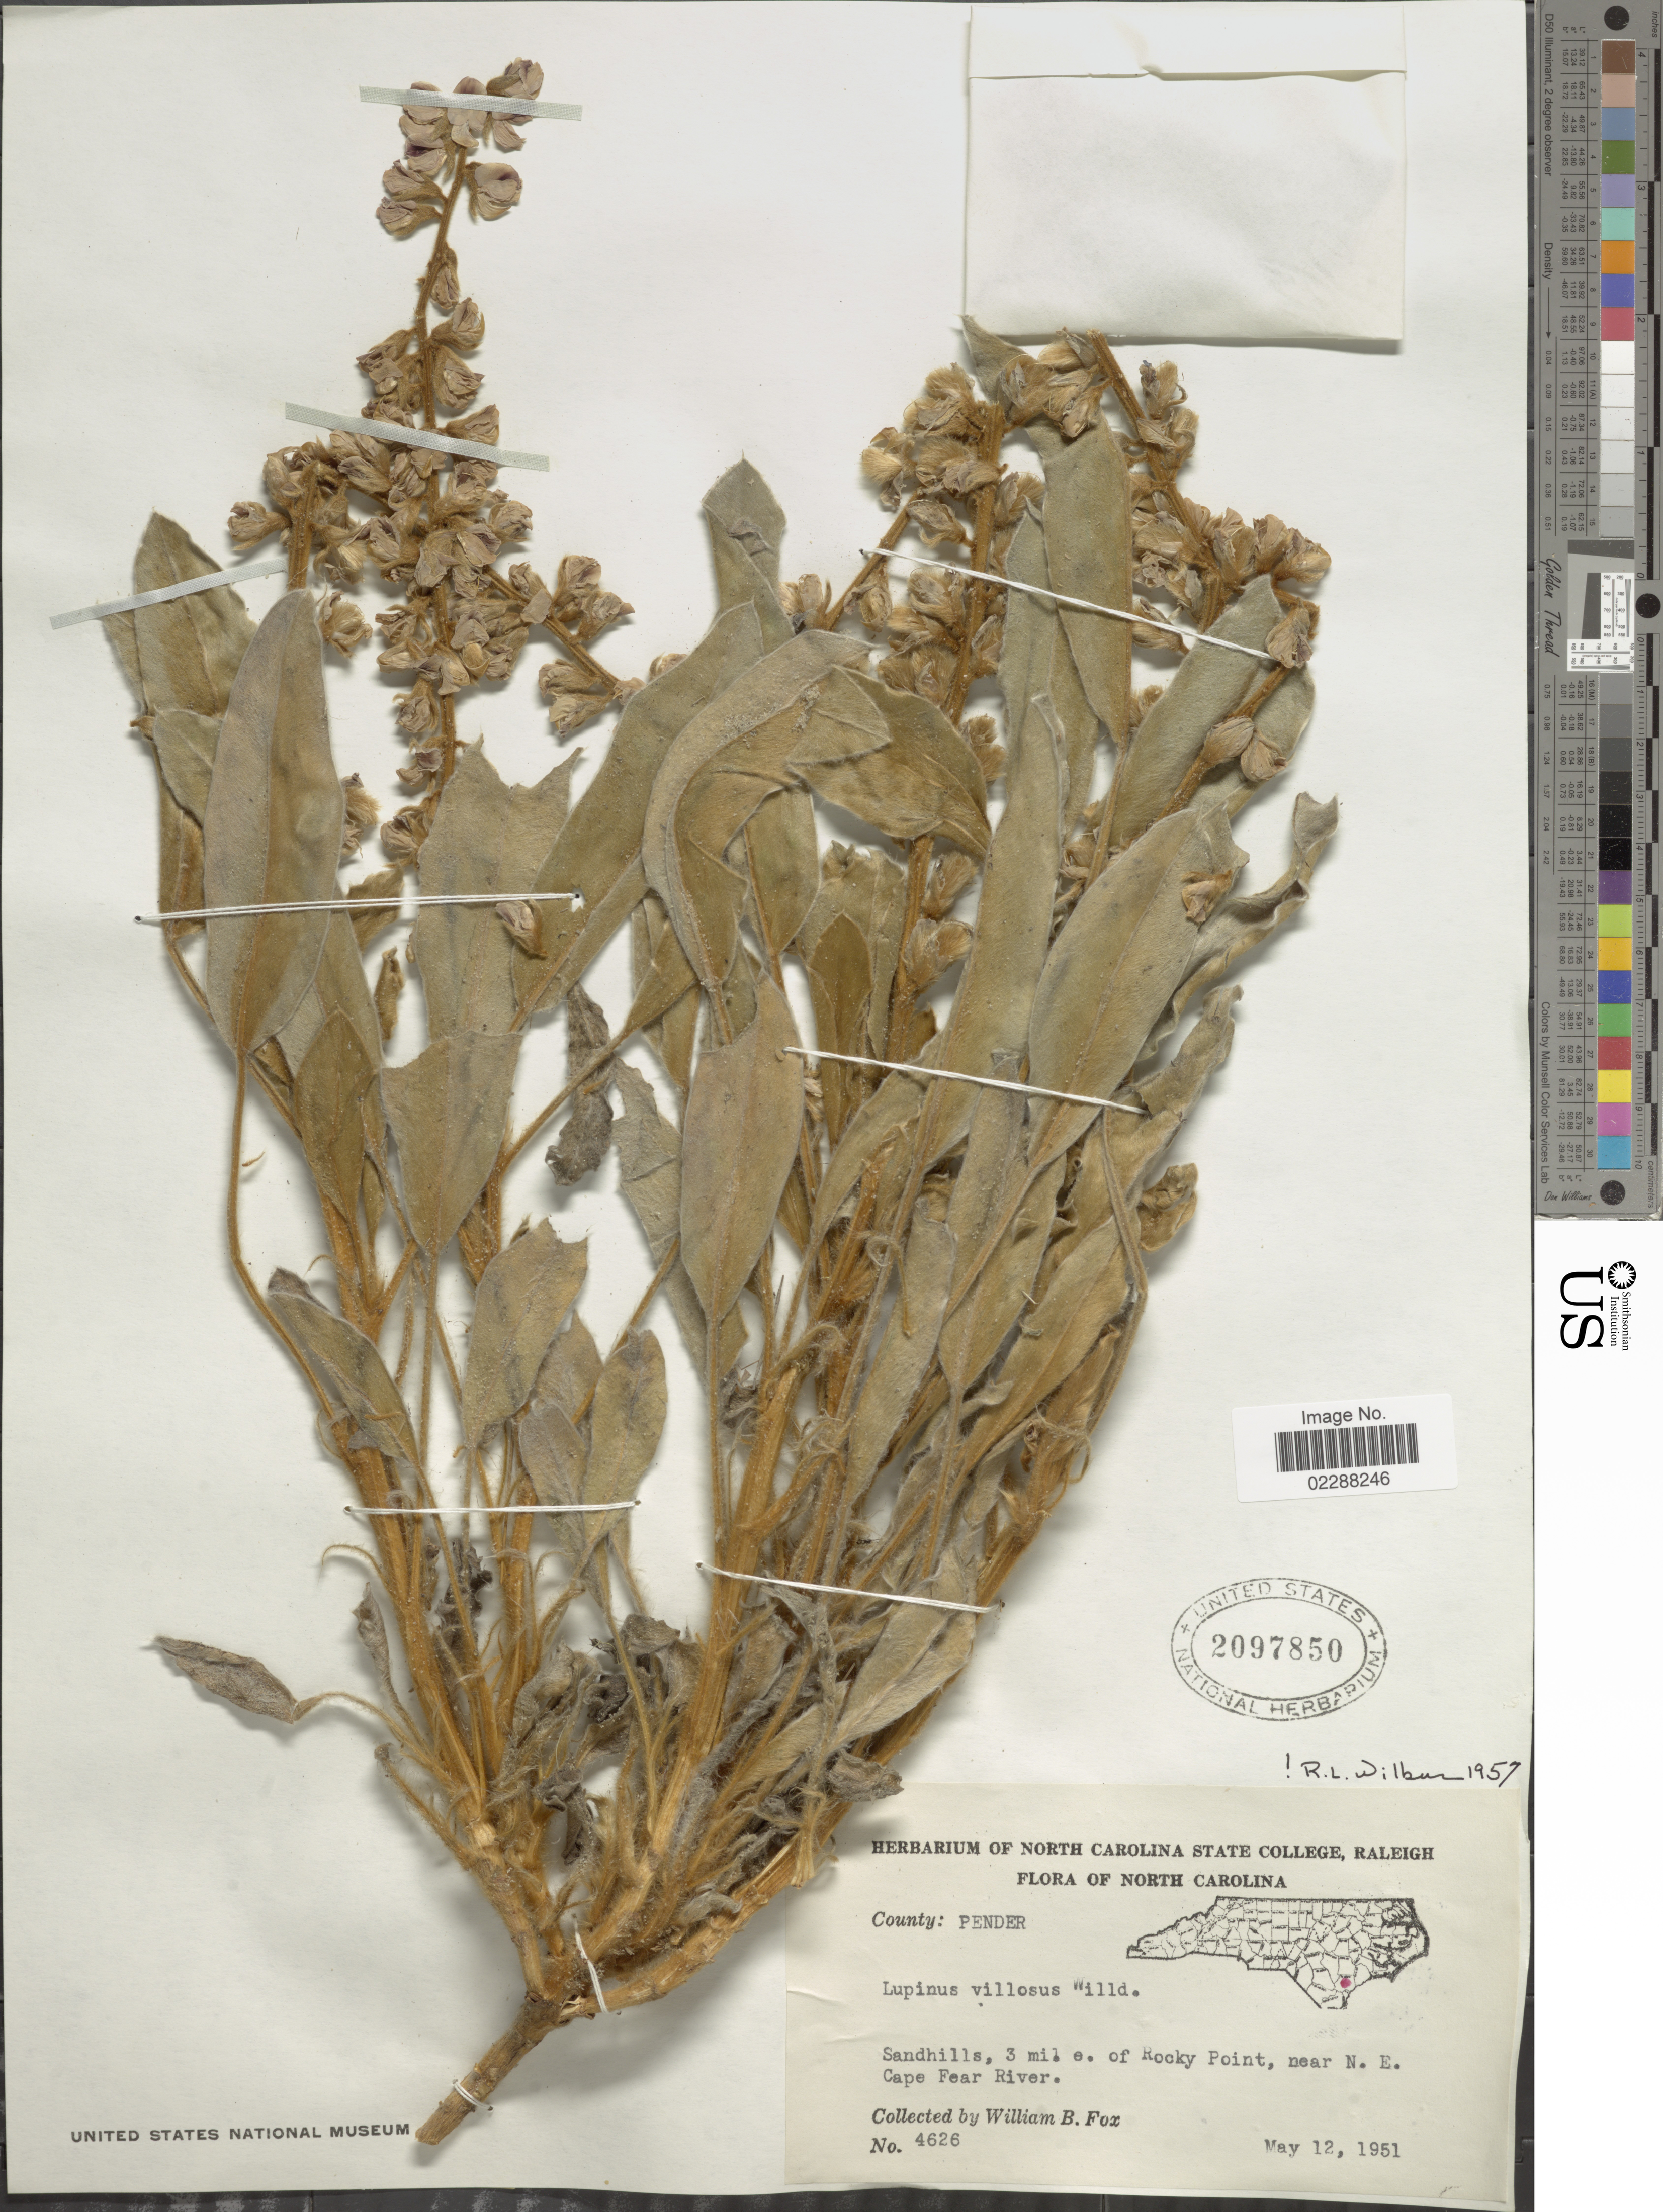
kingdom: Plantae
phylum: Tracheophyta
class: Magnoliopsida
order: Fabales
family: Fabaceae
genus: Lupinus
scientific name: Lupinus villosus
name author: Willd.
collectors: W. B. Fox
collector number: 4626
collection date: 1951-05-12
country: United States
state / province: North Carolina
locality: County: Pender, Sandhills, 3 mi. e of Rocky Point, near N. E. Cape Fear River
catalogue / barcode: US 2097850